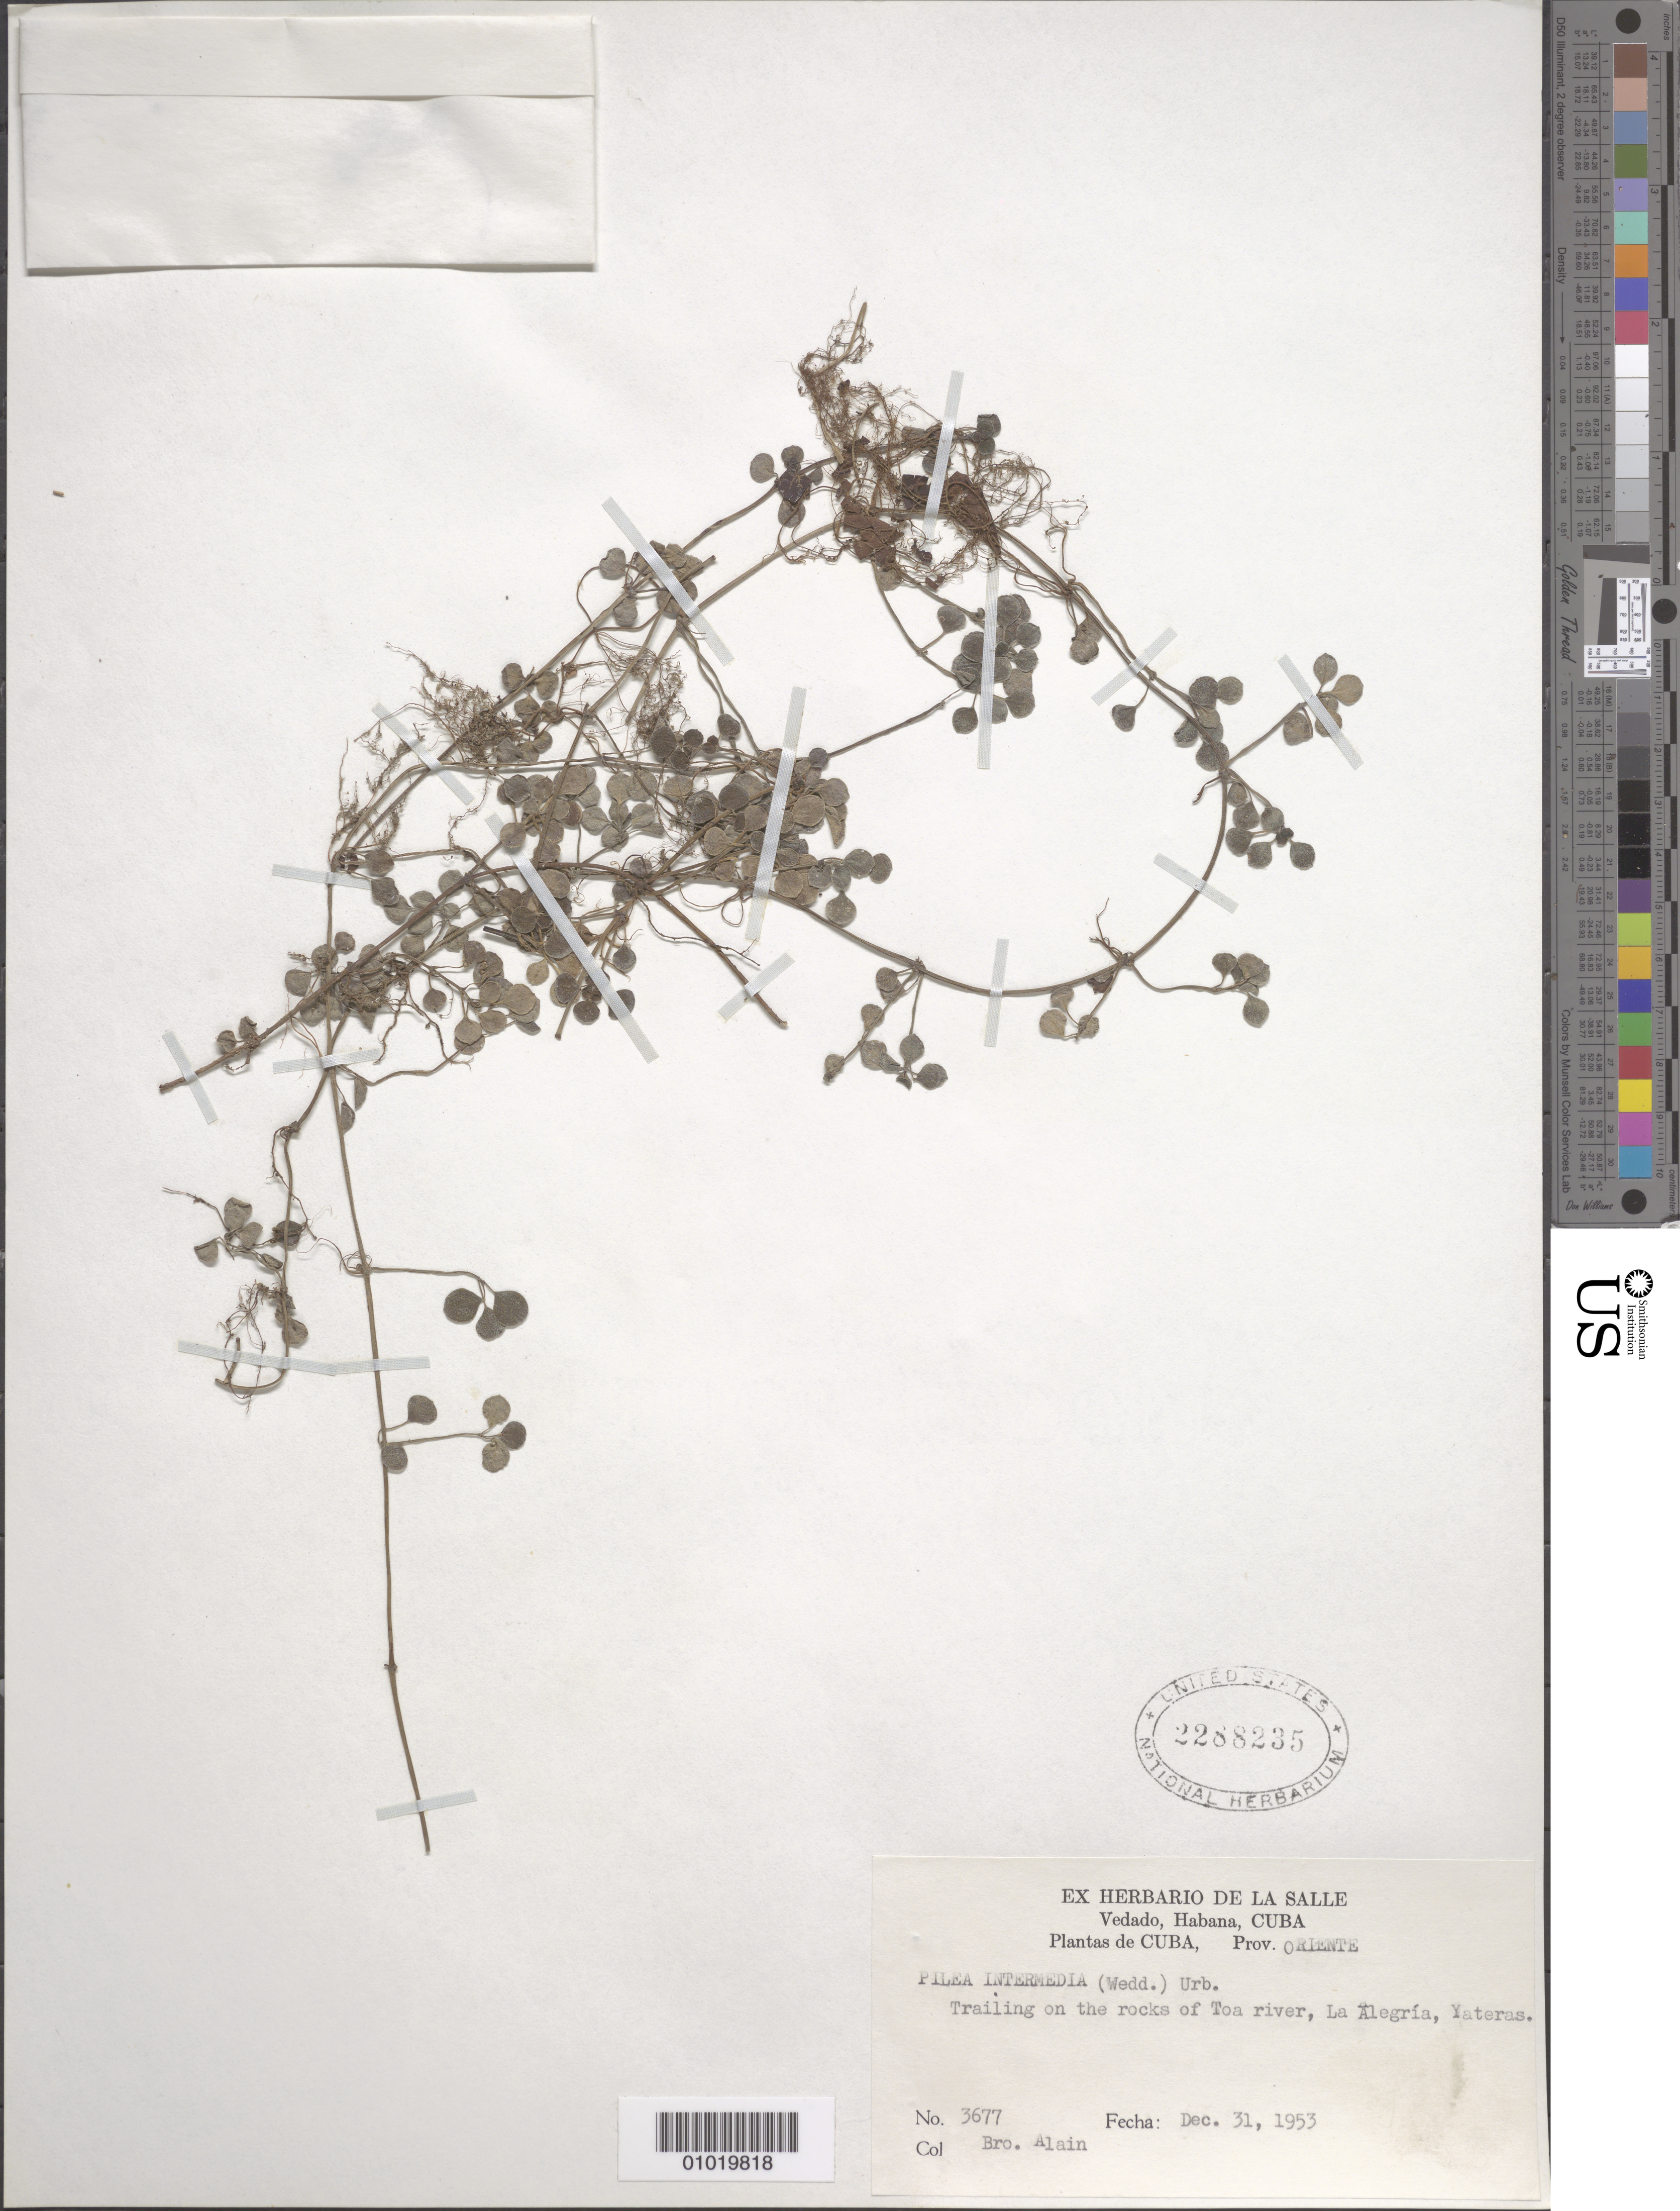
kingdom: Plantae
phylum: Tracheophyta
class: Magnoliopsida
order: Rosales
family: Urticaceae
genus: Pilea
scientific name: Pilea intermedia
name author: (Wedd.) Urb.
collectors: A. H. Liogier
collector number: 3677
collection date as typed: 31 Dec 1953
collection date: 1953-12-31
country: Cuba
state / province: Guantánamo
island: Cuba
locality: Trailing on the rocks of Toa River, La Alegria, Yateras Oriente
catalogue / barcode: US 2288235